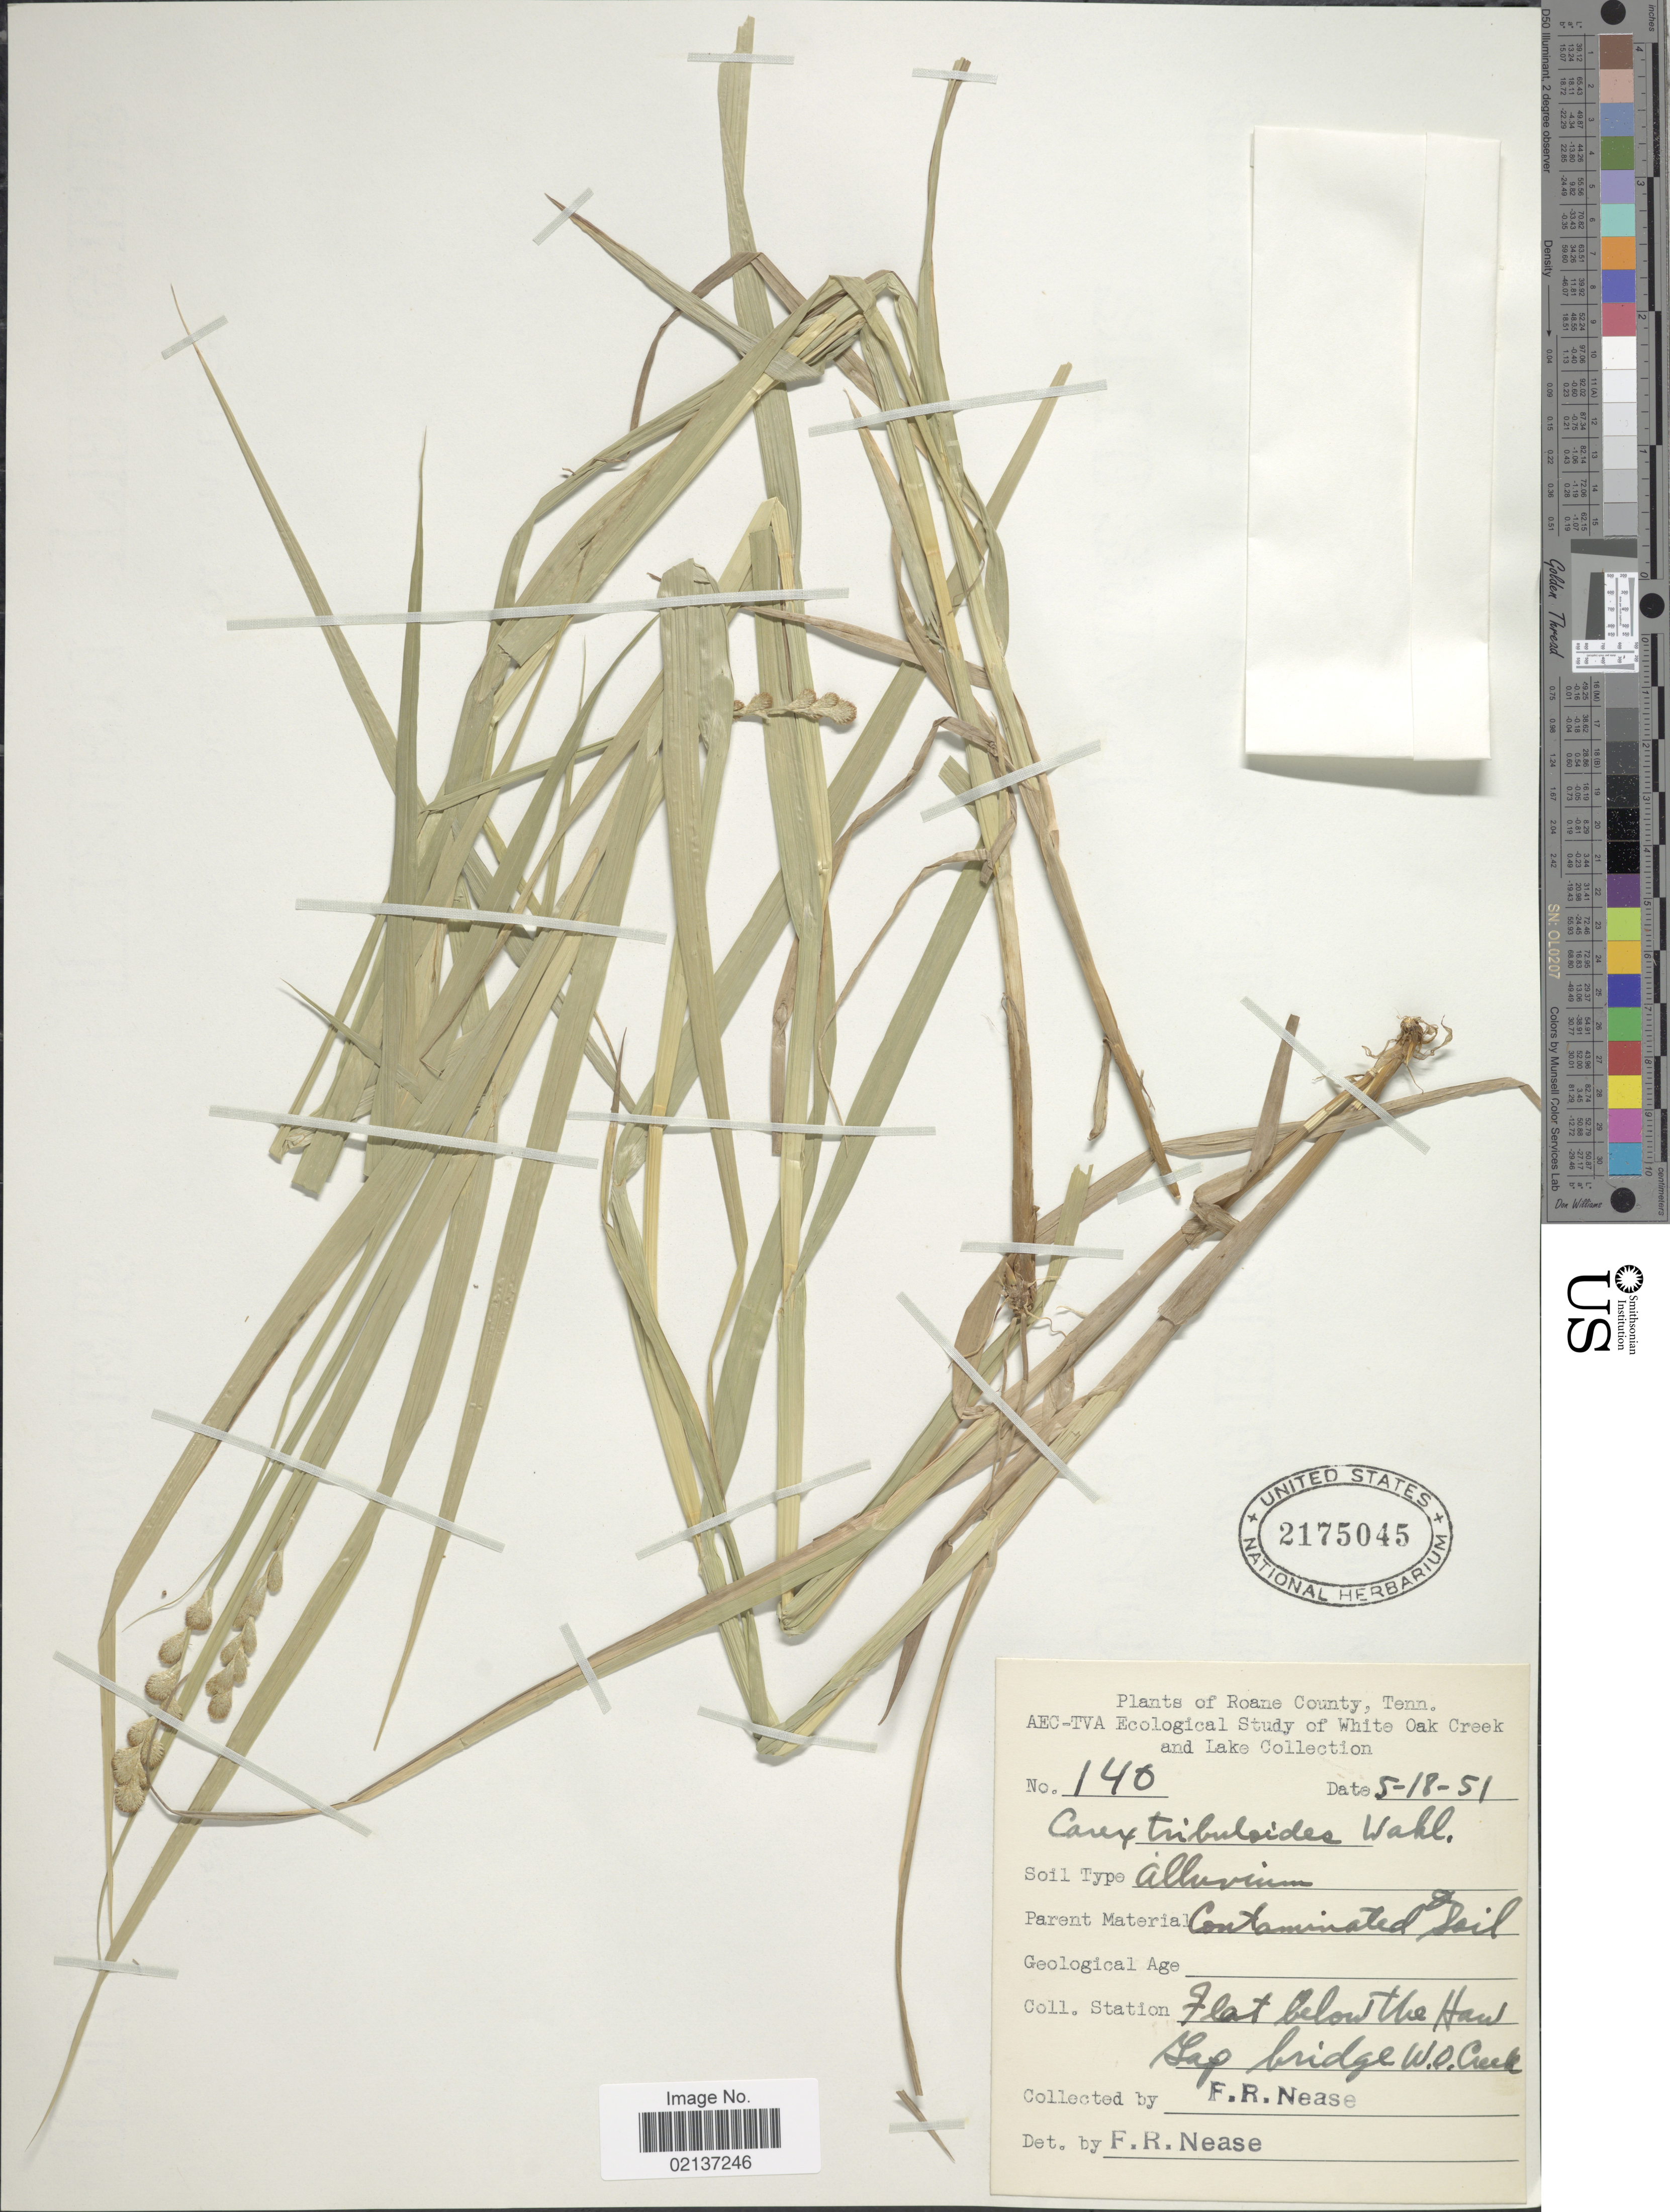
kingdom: Plantae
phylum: Tracheophyta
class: Liliopsida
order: Poales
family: Cyperaceae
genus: Carex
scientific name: Carex tribuloides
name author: Wahlenb.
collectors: F. Nease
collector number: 140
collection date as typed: Transcribed d/m/y: 18/5/51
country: United States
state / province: Tennessee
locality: Roane County, below the Hand Gap bridge W.O. Creek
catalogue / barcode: US 2175045